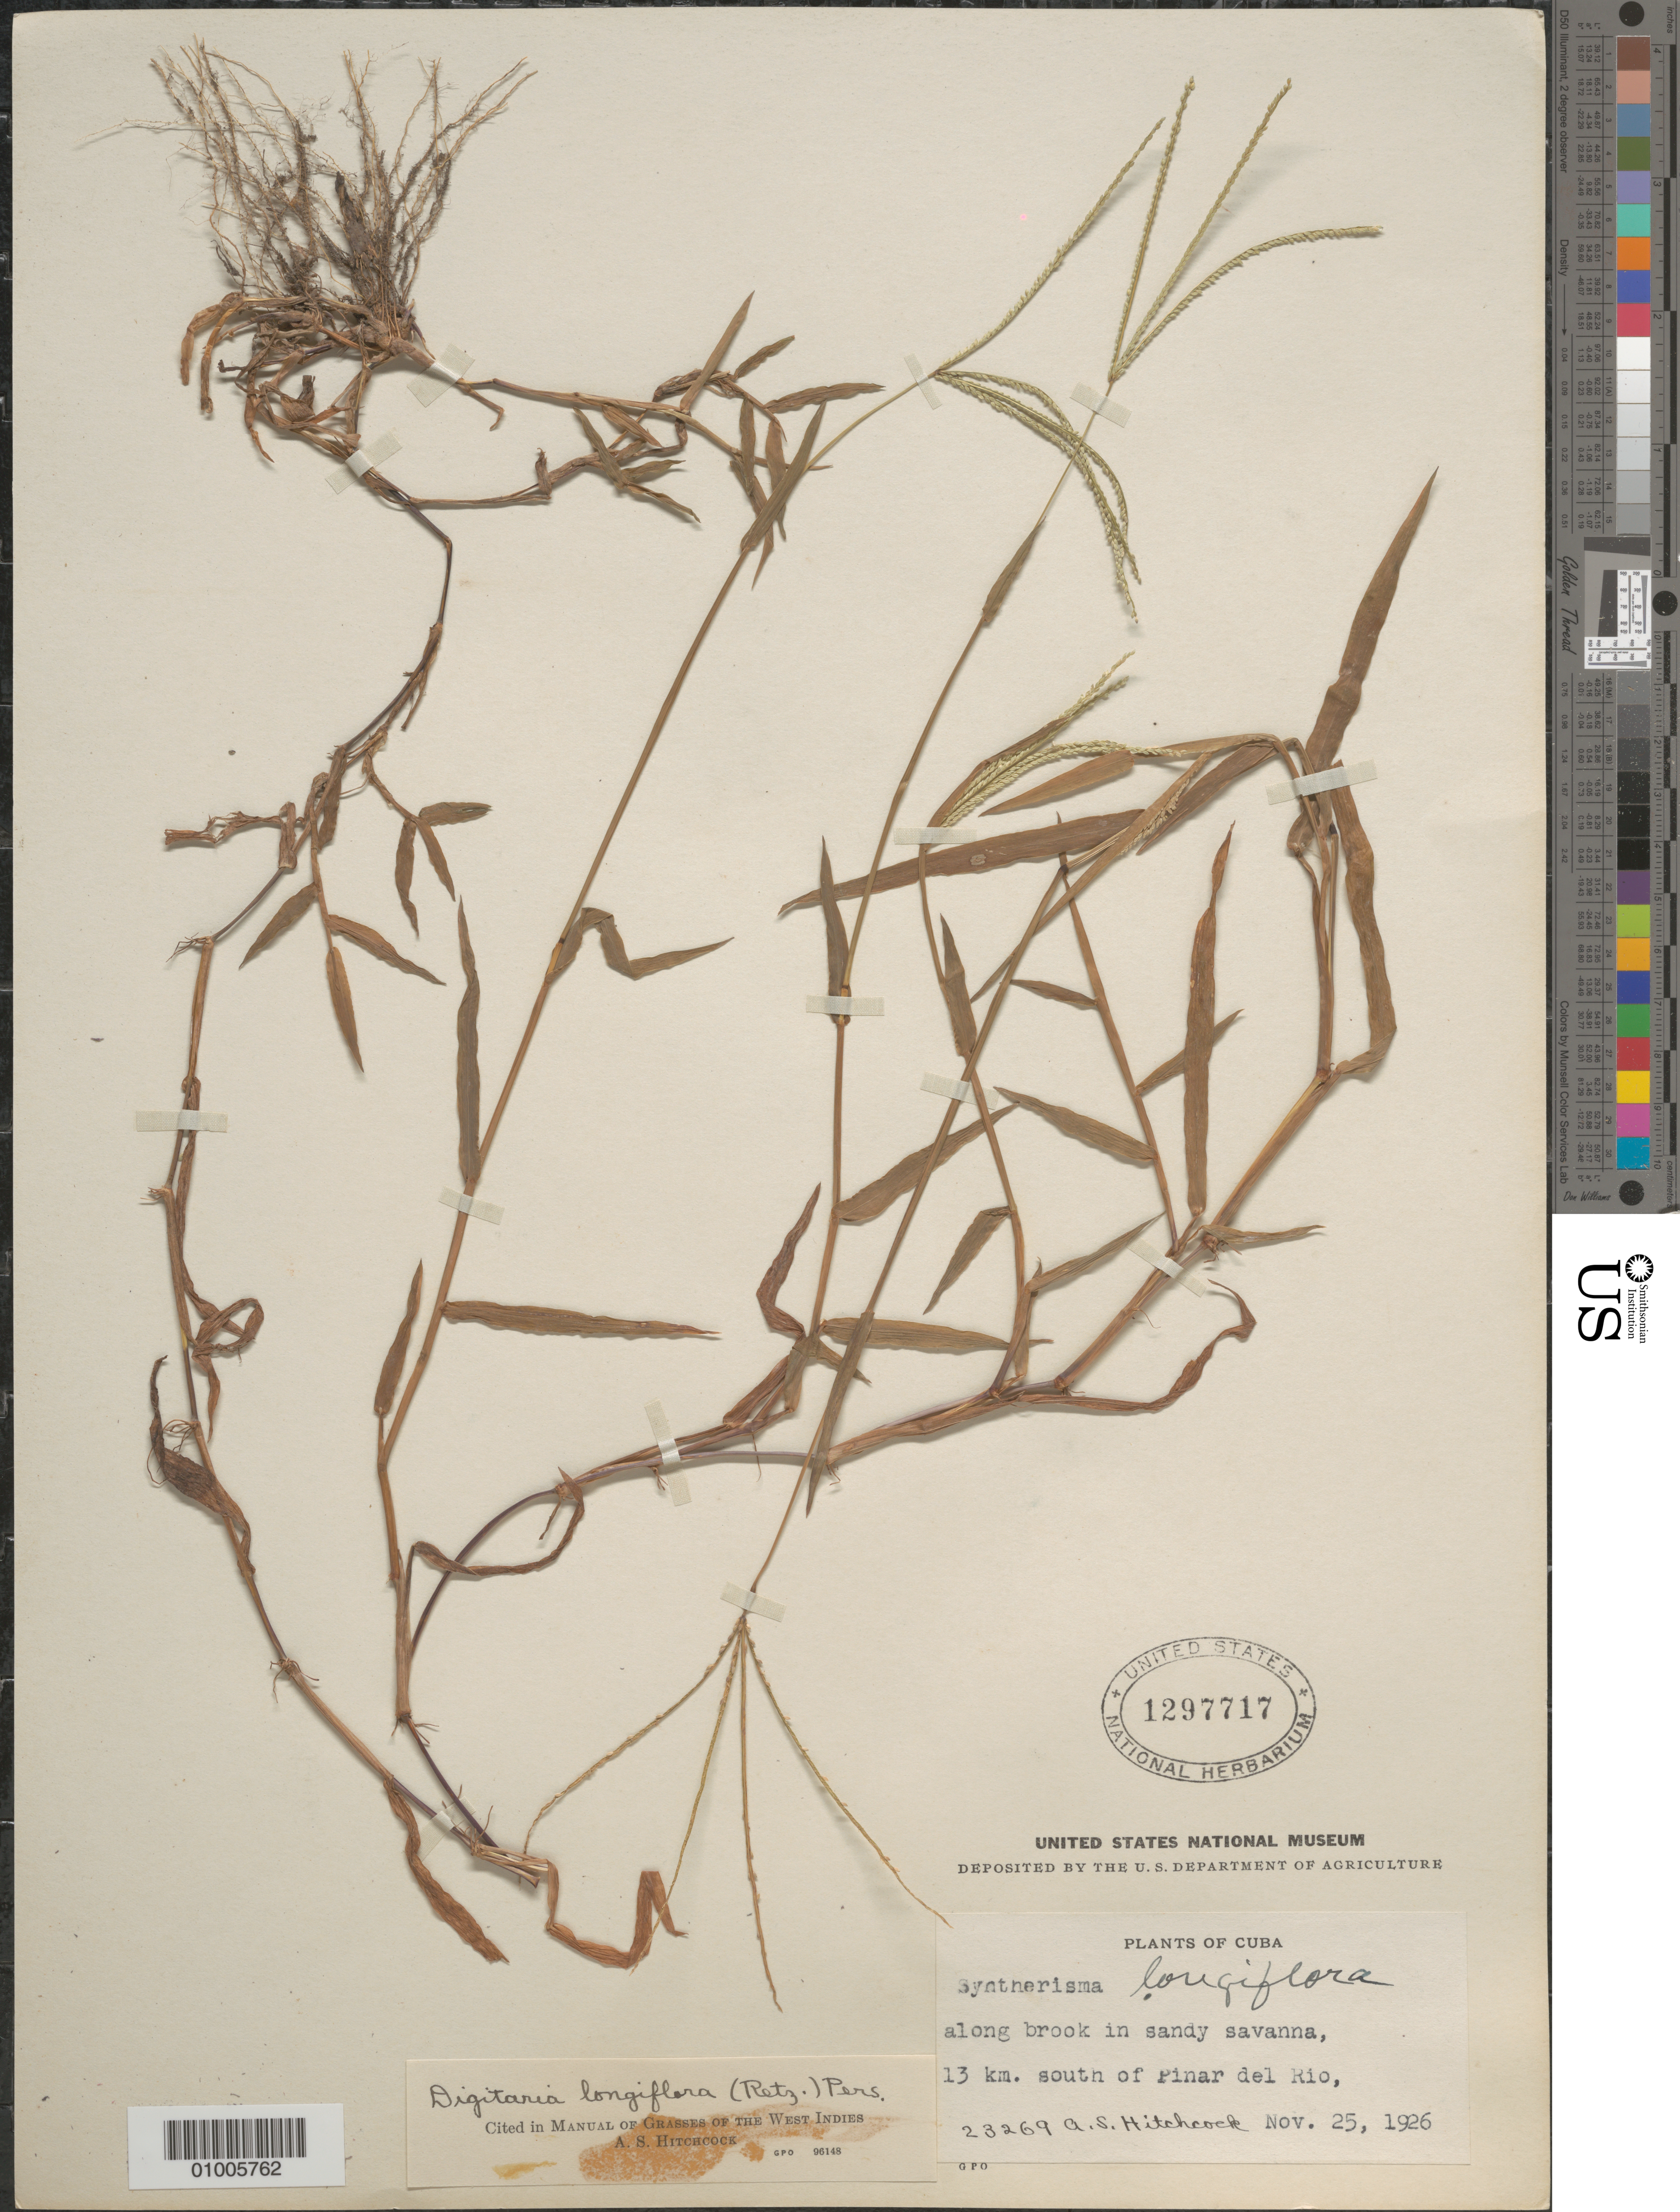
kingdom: Plantae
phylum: Tracheophyta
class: Liliopsida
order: Poales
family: Poaceae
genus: Digitaria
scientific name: Digitaria longiflora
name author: (Retz.) Pers.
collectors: A. S. Hitchcock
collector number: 23269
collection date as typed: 26 Nov 1926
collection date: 1926-11-26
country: Cuba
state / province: Pinar del Rio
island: Cuba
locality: Pinar del Rio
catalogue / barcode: US 1297717